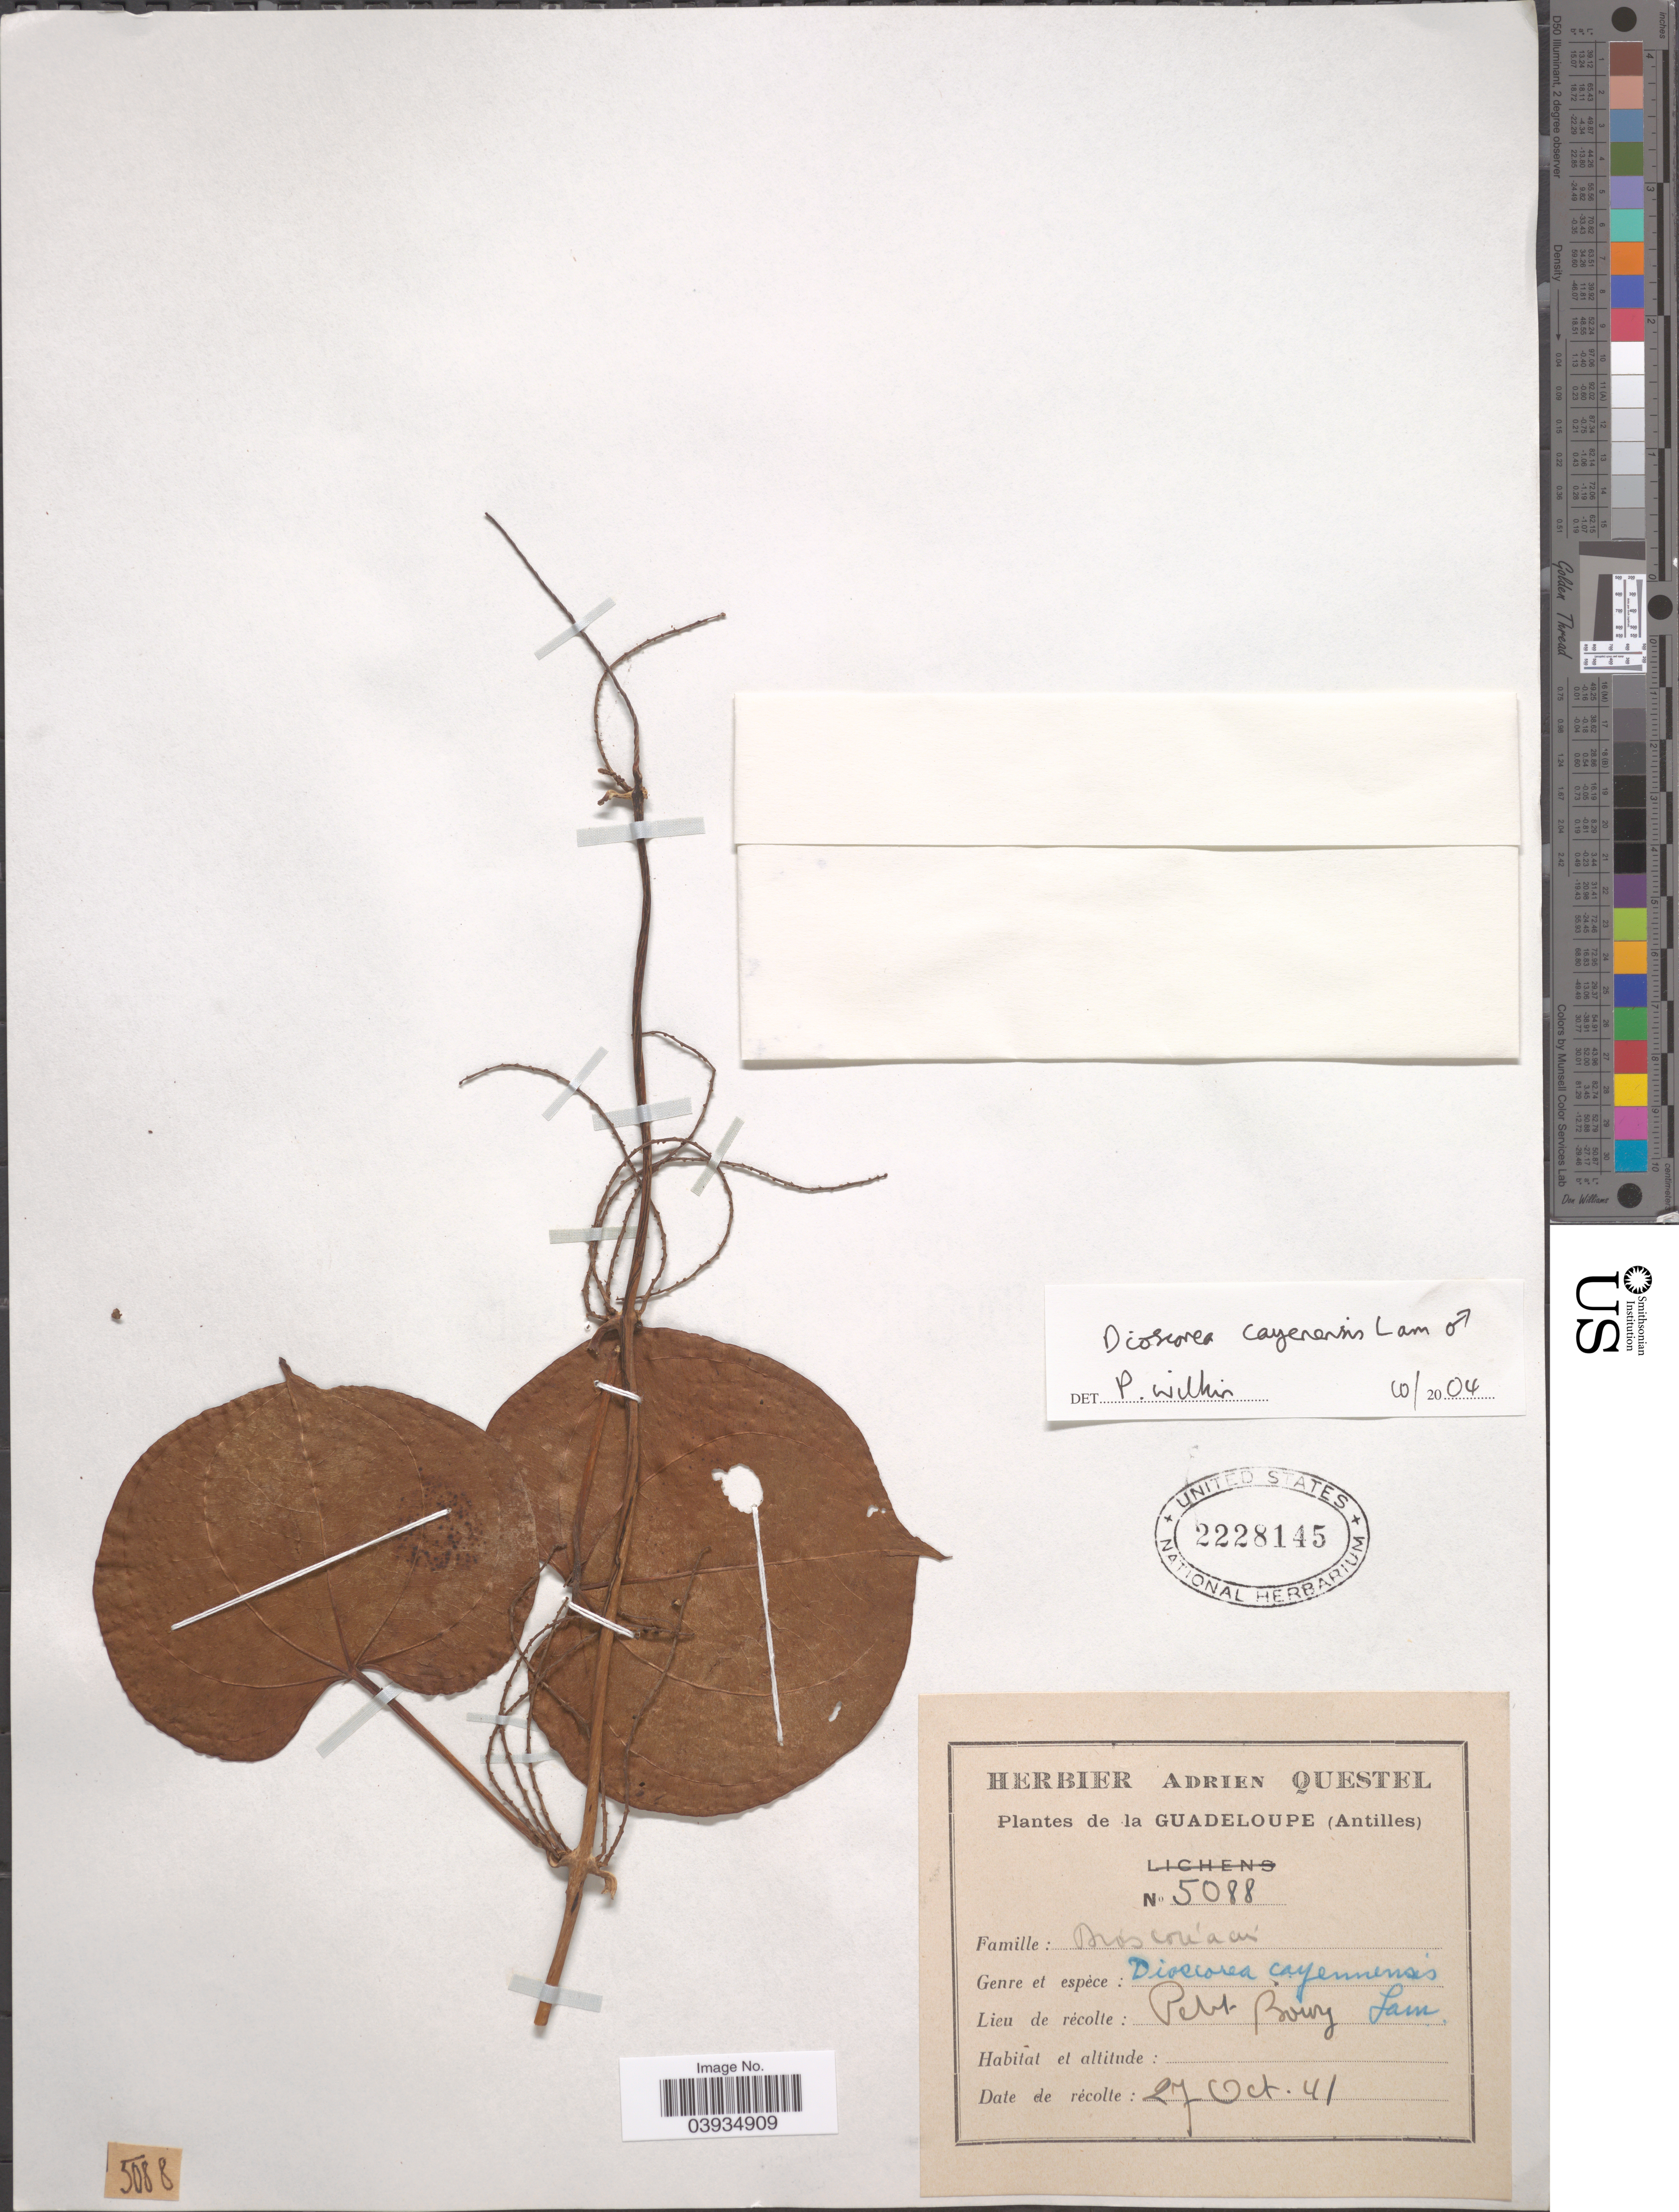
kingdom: Plantae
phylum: Tracheophyta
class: Liliopsida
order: Dioscoreales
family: Dioscoreaceae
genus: Dioscorea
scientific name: Dioscorea cayenensis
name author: Lam.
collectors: A. Questel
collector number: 5088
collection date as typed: Transcribed d/m/y: 27/10/41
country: Guadeloupe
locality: (Antilles). Pebt Bowy.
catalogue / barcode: US 2228145